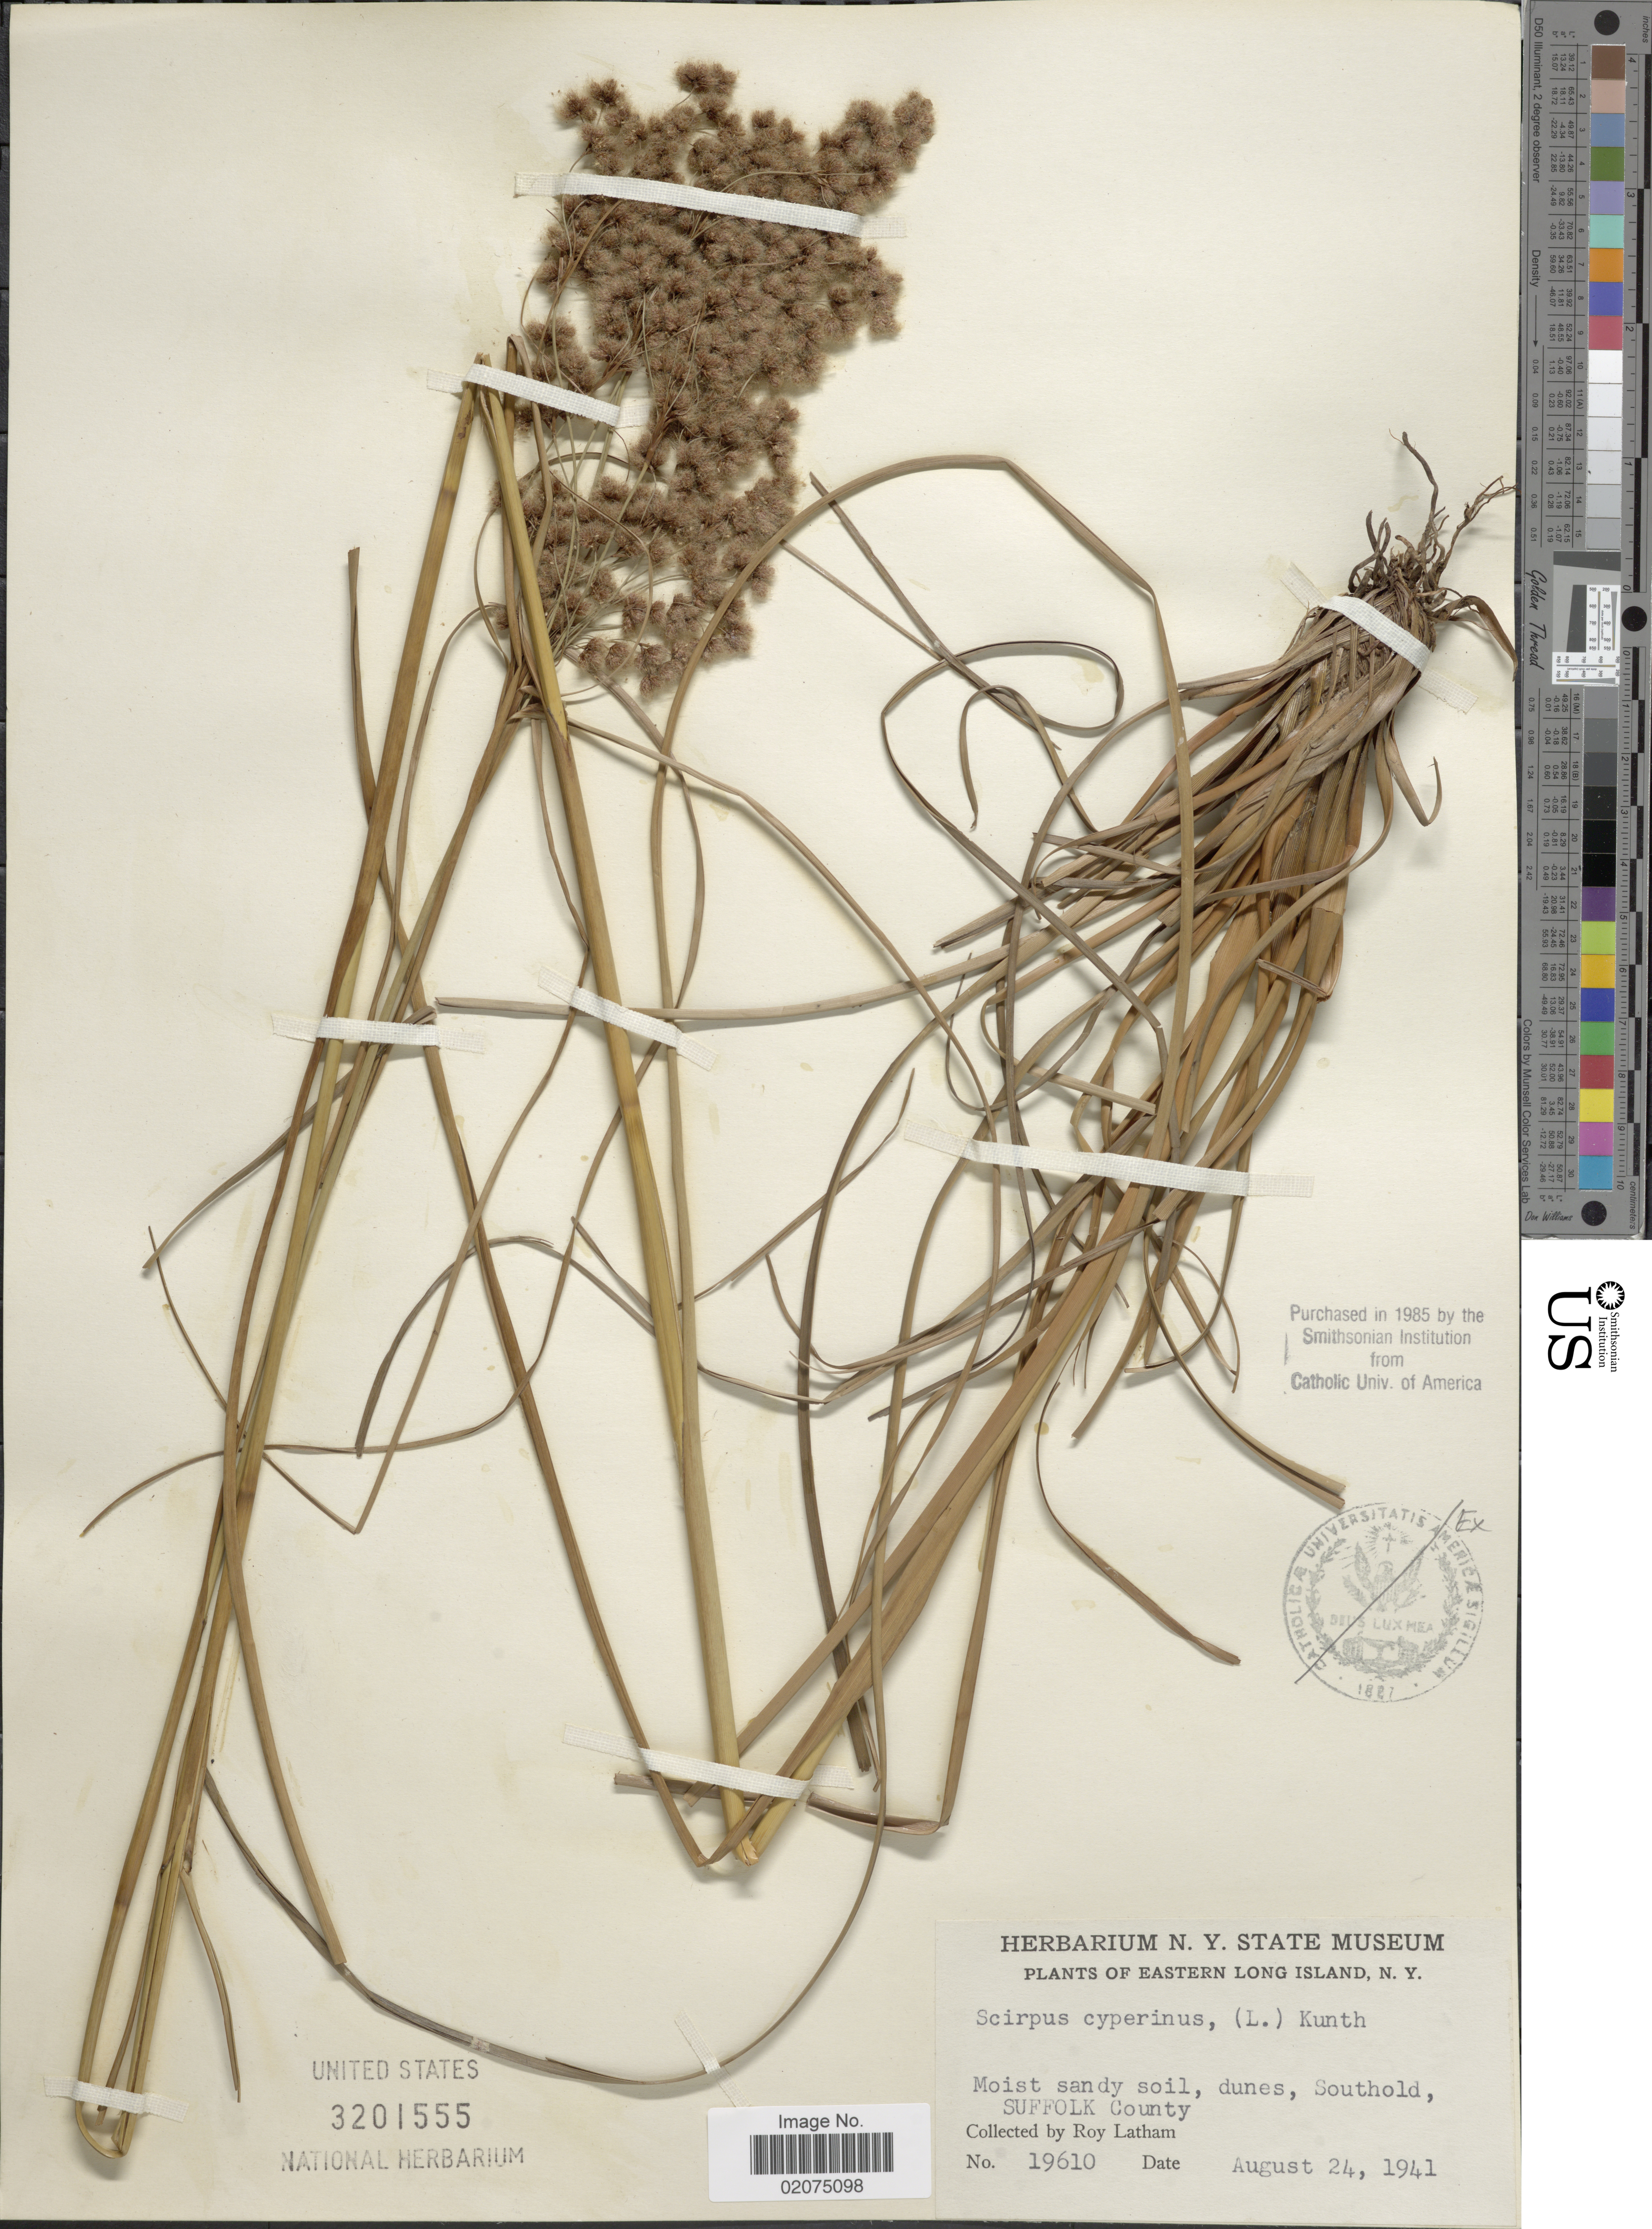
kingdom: Plantae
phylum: Tracheophyta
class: Liliopsida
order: Poales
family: Cyperaceae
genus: Scirpus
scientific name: Scirpus cyperinus (L.) Kunth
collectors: R. Latham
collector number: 19610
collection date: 1941-08-24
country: United States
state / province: New York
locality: Eastern Long Island, N.Y., Southold, Suffolk County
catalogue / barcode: US 3201555